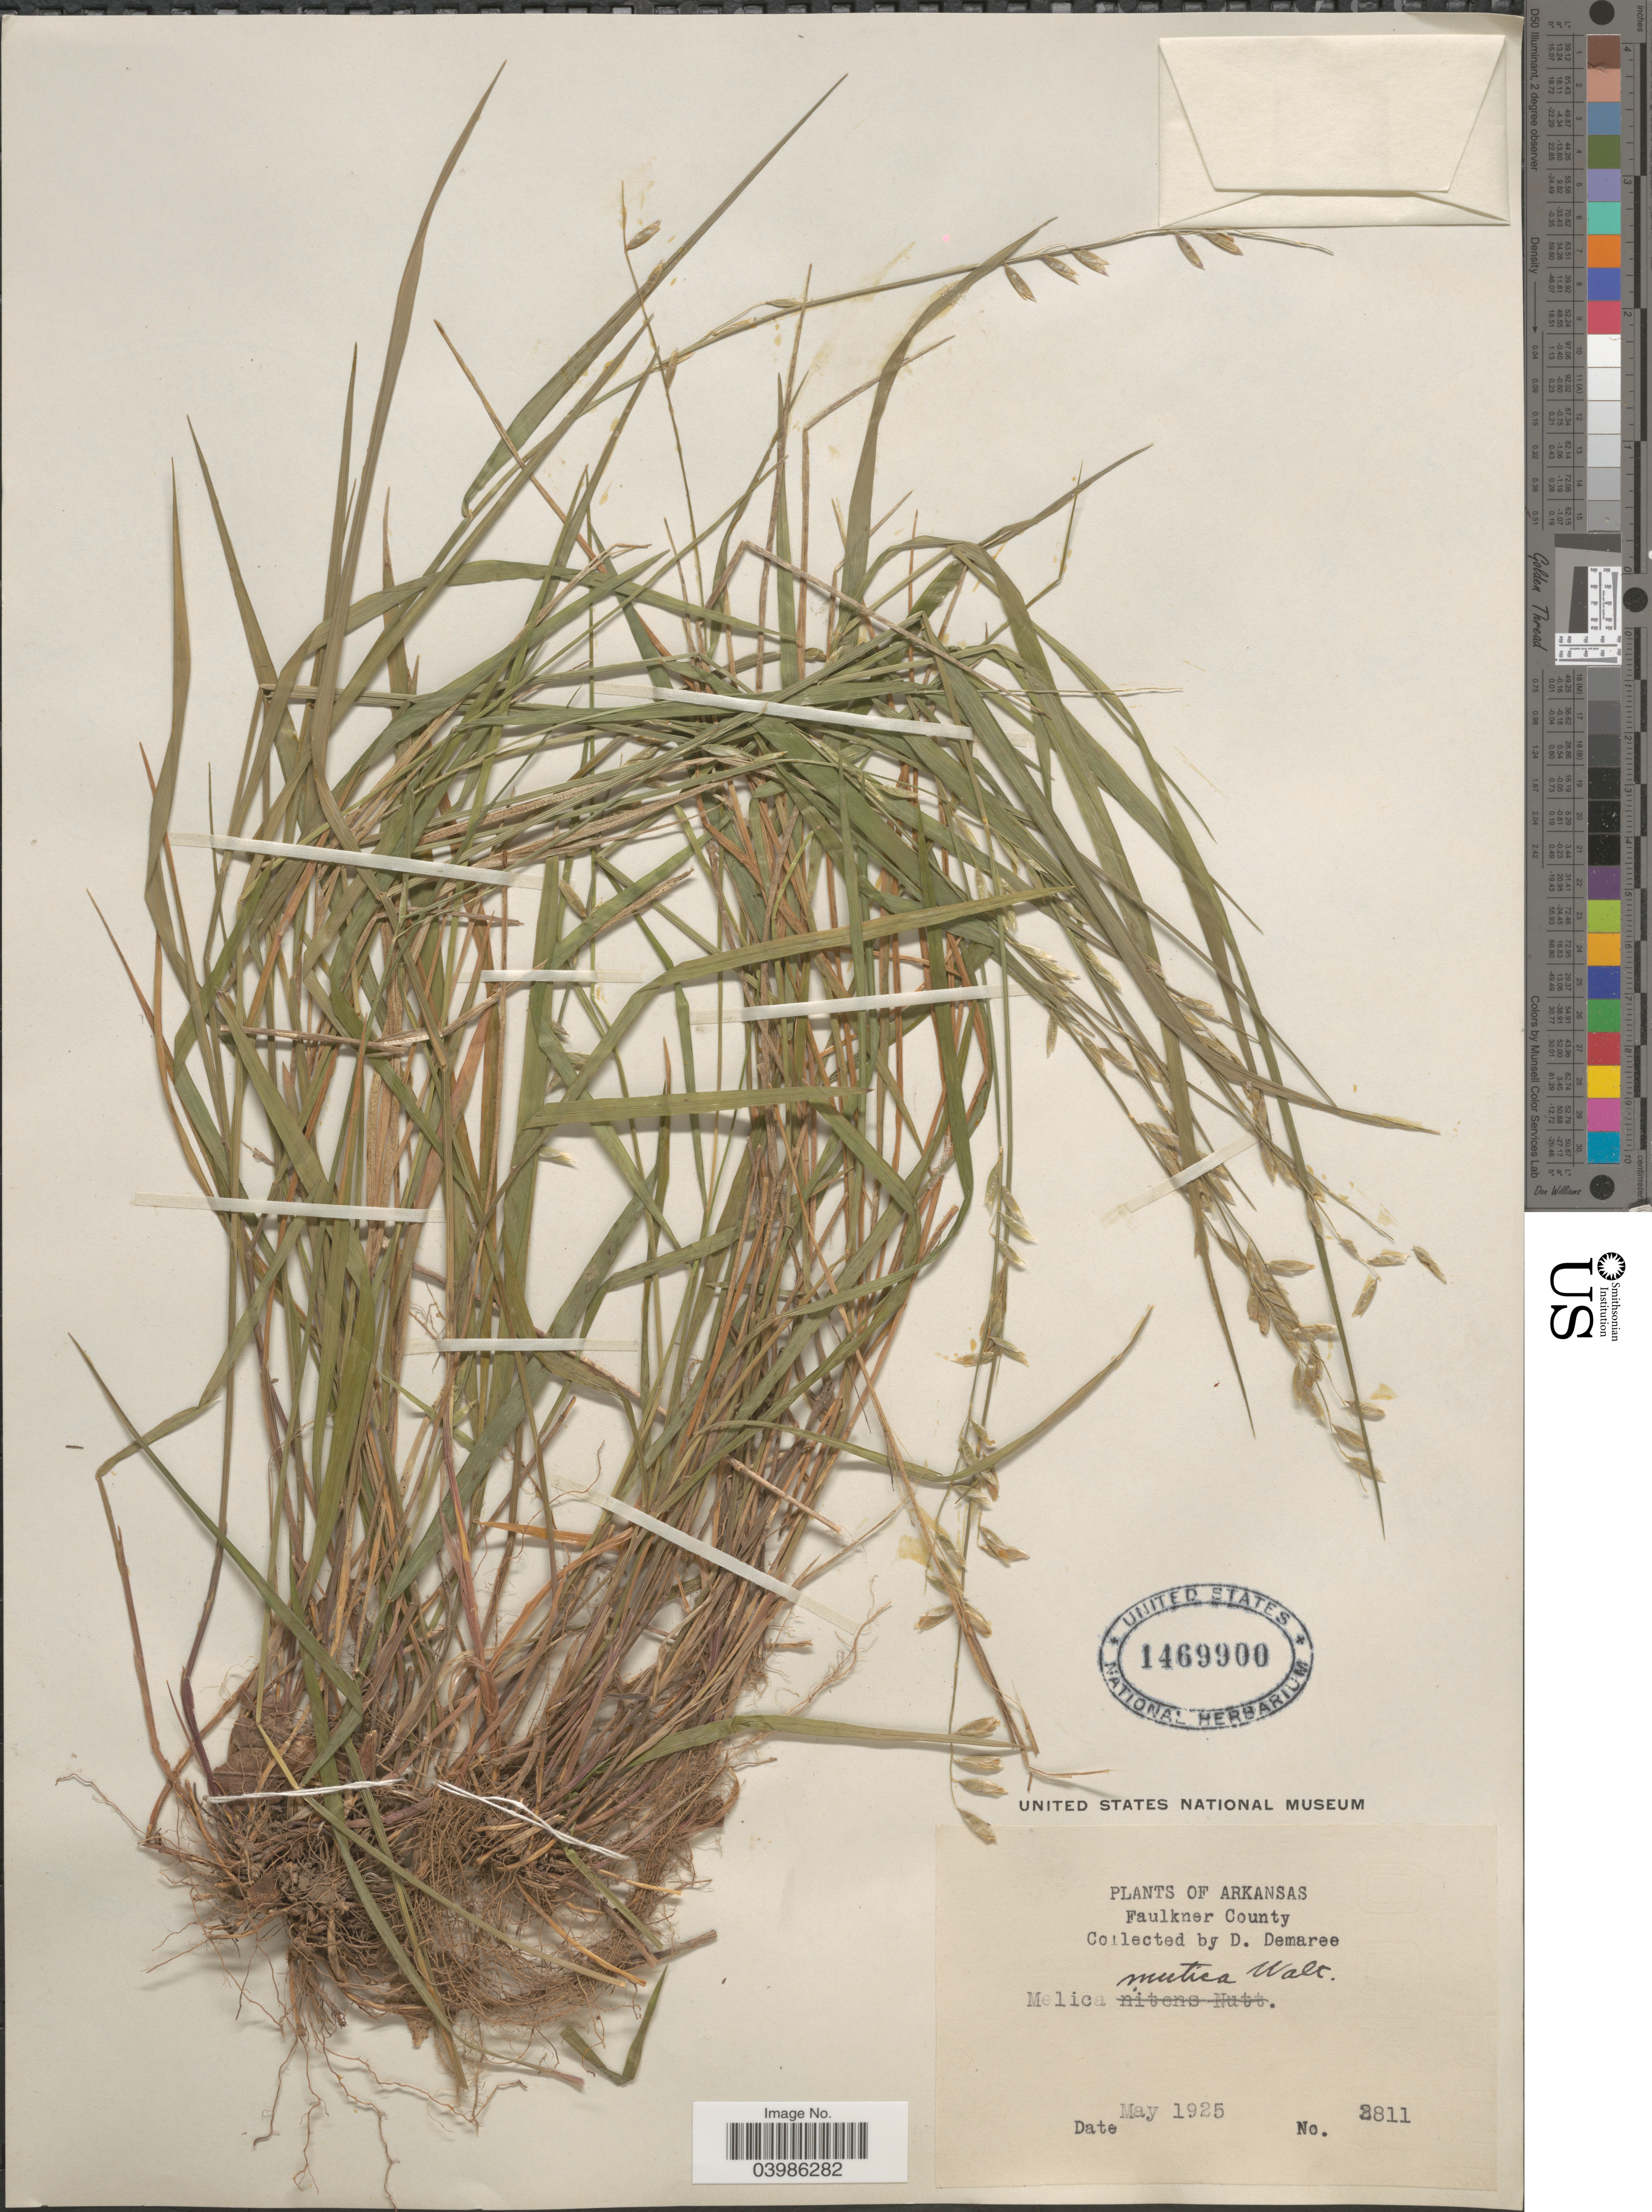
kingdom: Plantae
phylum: Tracheophyta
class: Liliopsida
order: Poales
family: Poaceae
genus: Melica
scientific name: Melica mutica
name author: Walter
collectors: D. Demaree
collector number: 3811*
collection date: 1925-05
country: United States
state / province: Arkansas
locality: Faulkner County.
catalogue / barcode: US 1469900